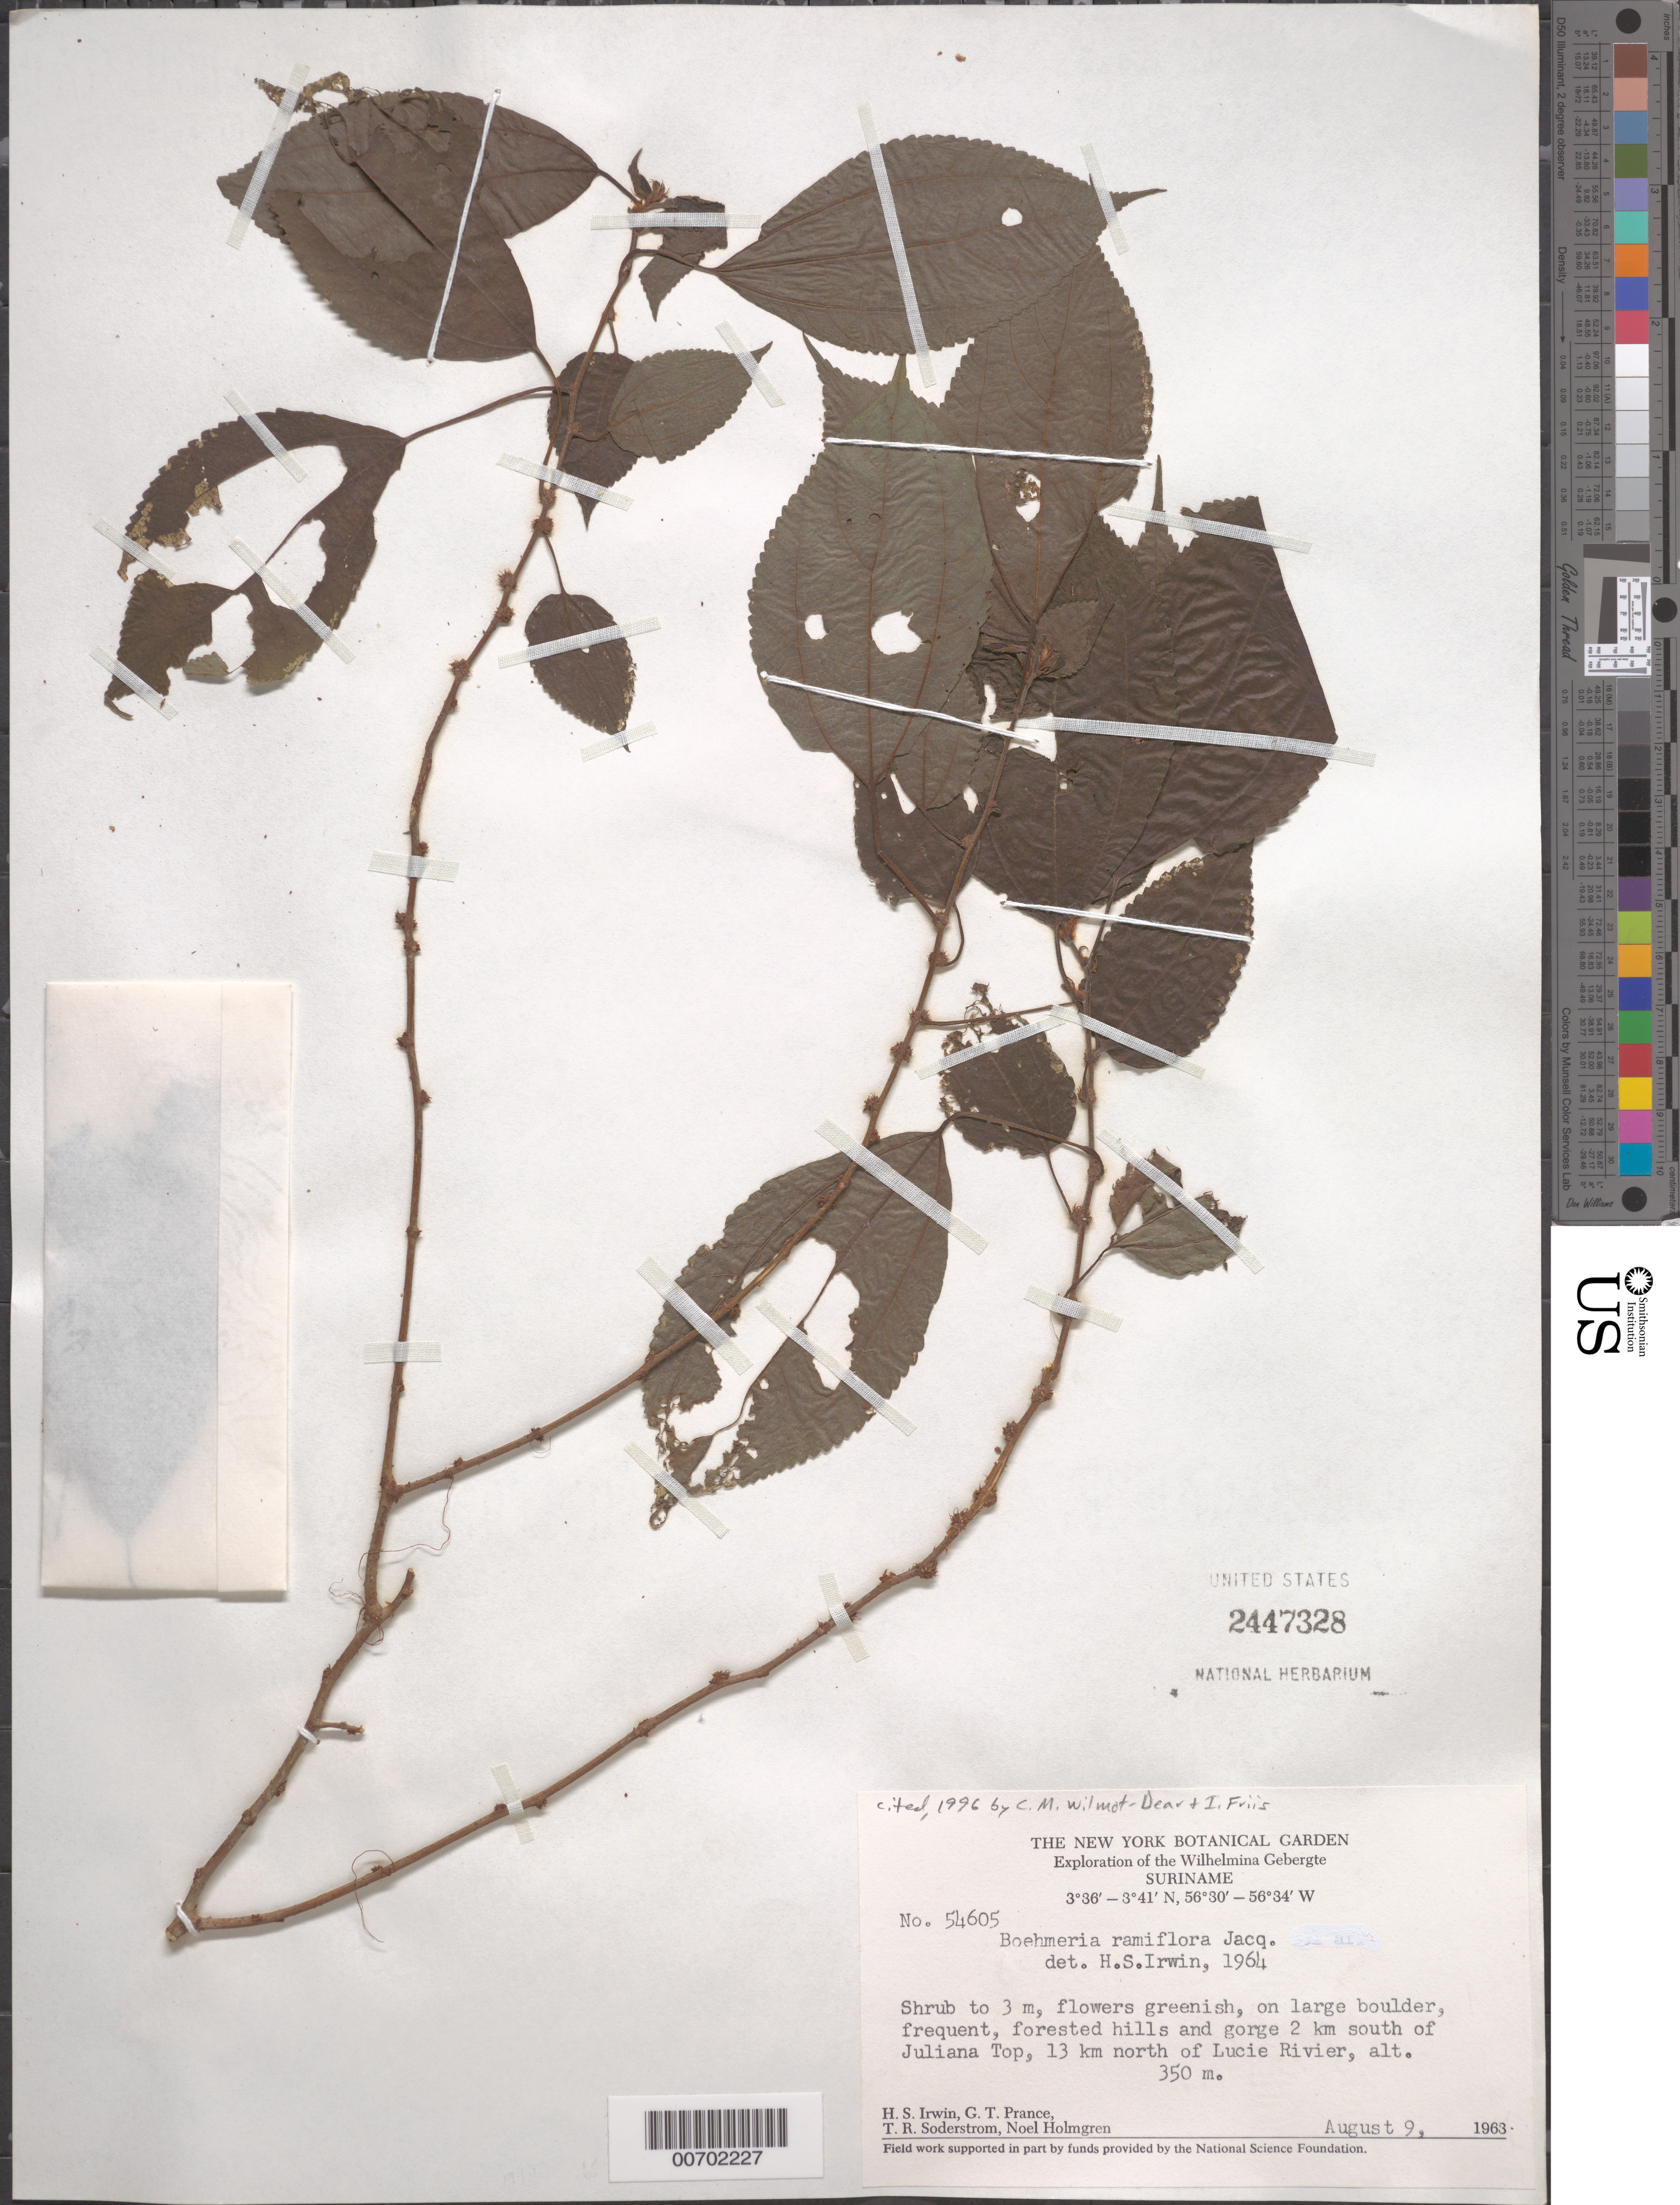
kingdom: Plantae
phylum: Tracheophyta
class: Magnoliopsida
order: Rosales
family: Urticaceae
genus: Boehmeria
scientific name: Boehmeria ramiflora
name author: Jacq.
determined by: Irwin, Howard S.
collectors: H. Irwin, G. T. Prance, T. R. Soderstrom & N. H. Holmgren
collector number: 54605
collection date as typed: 9-Aug-63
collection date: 1963-08-09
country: Suriname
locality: Wilhelminagebergte (Wilhelmina Mts.), 2 km S of Juliana Top, 13 km N of Lucie R.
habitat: On large boulder, forested hills and gorge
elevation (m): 350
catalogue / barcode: US 2447328